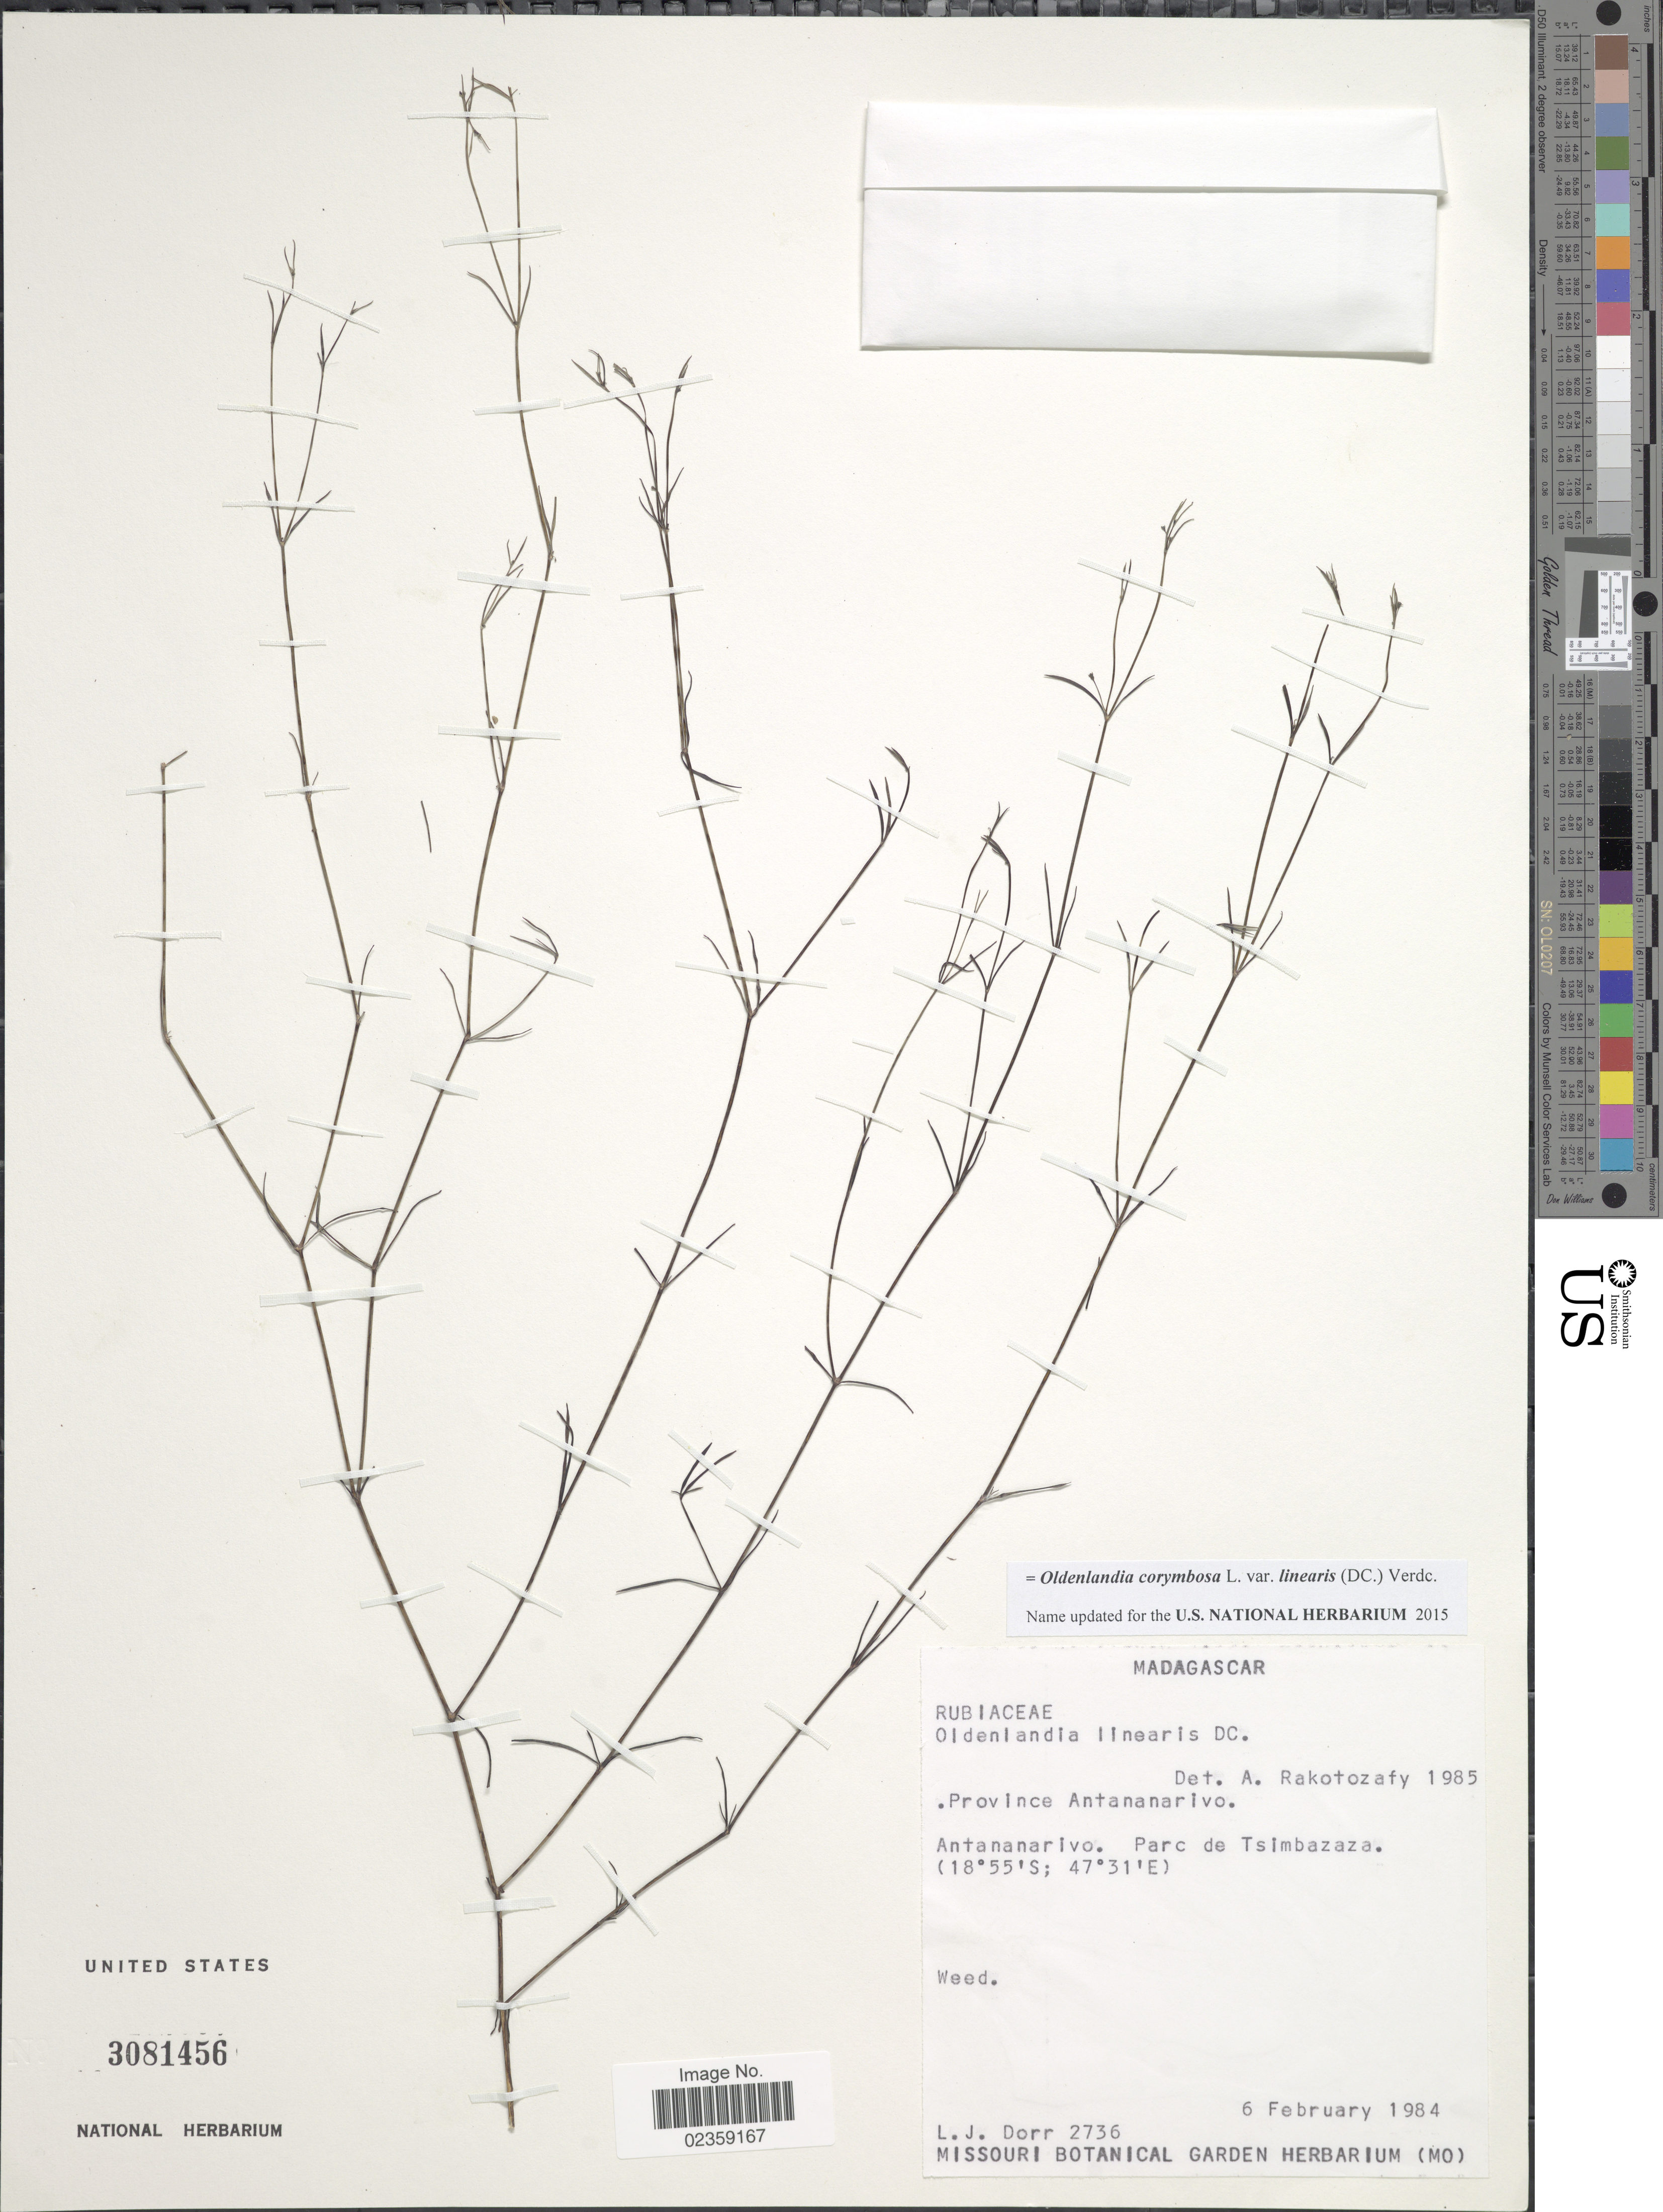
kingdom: Plantae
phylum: Tracheophyta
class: Magnoliopsida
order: Gentianales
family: Rubiaceae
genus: Oldenlandia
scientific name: Oldenlandia linearis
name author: DC.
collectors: L. J. Dorr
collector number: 2736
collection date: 1984-02-06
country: Madagascar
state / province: Analamanga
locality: Province Antananarivo. Antananarivo. Parc de Tsimbazaza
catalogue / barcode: US 3081456